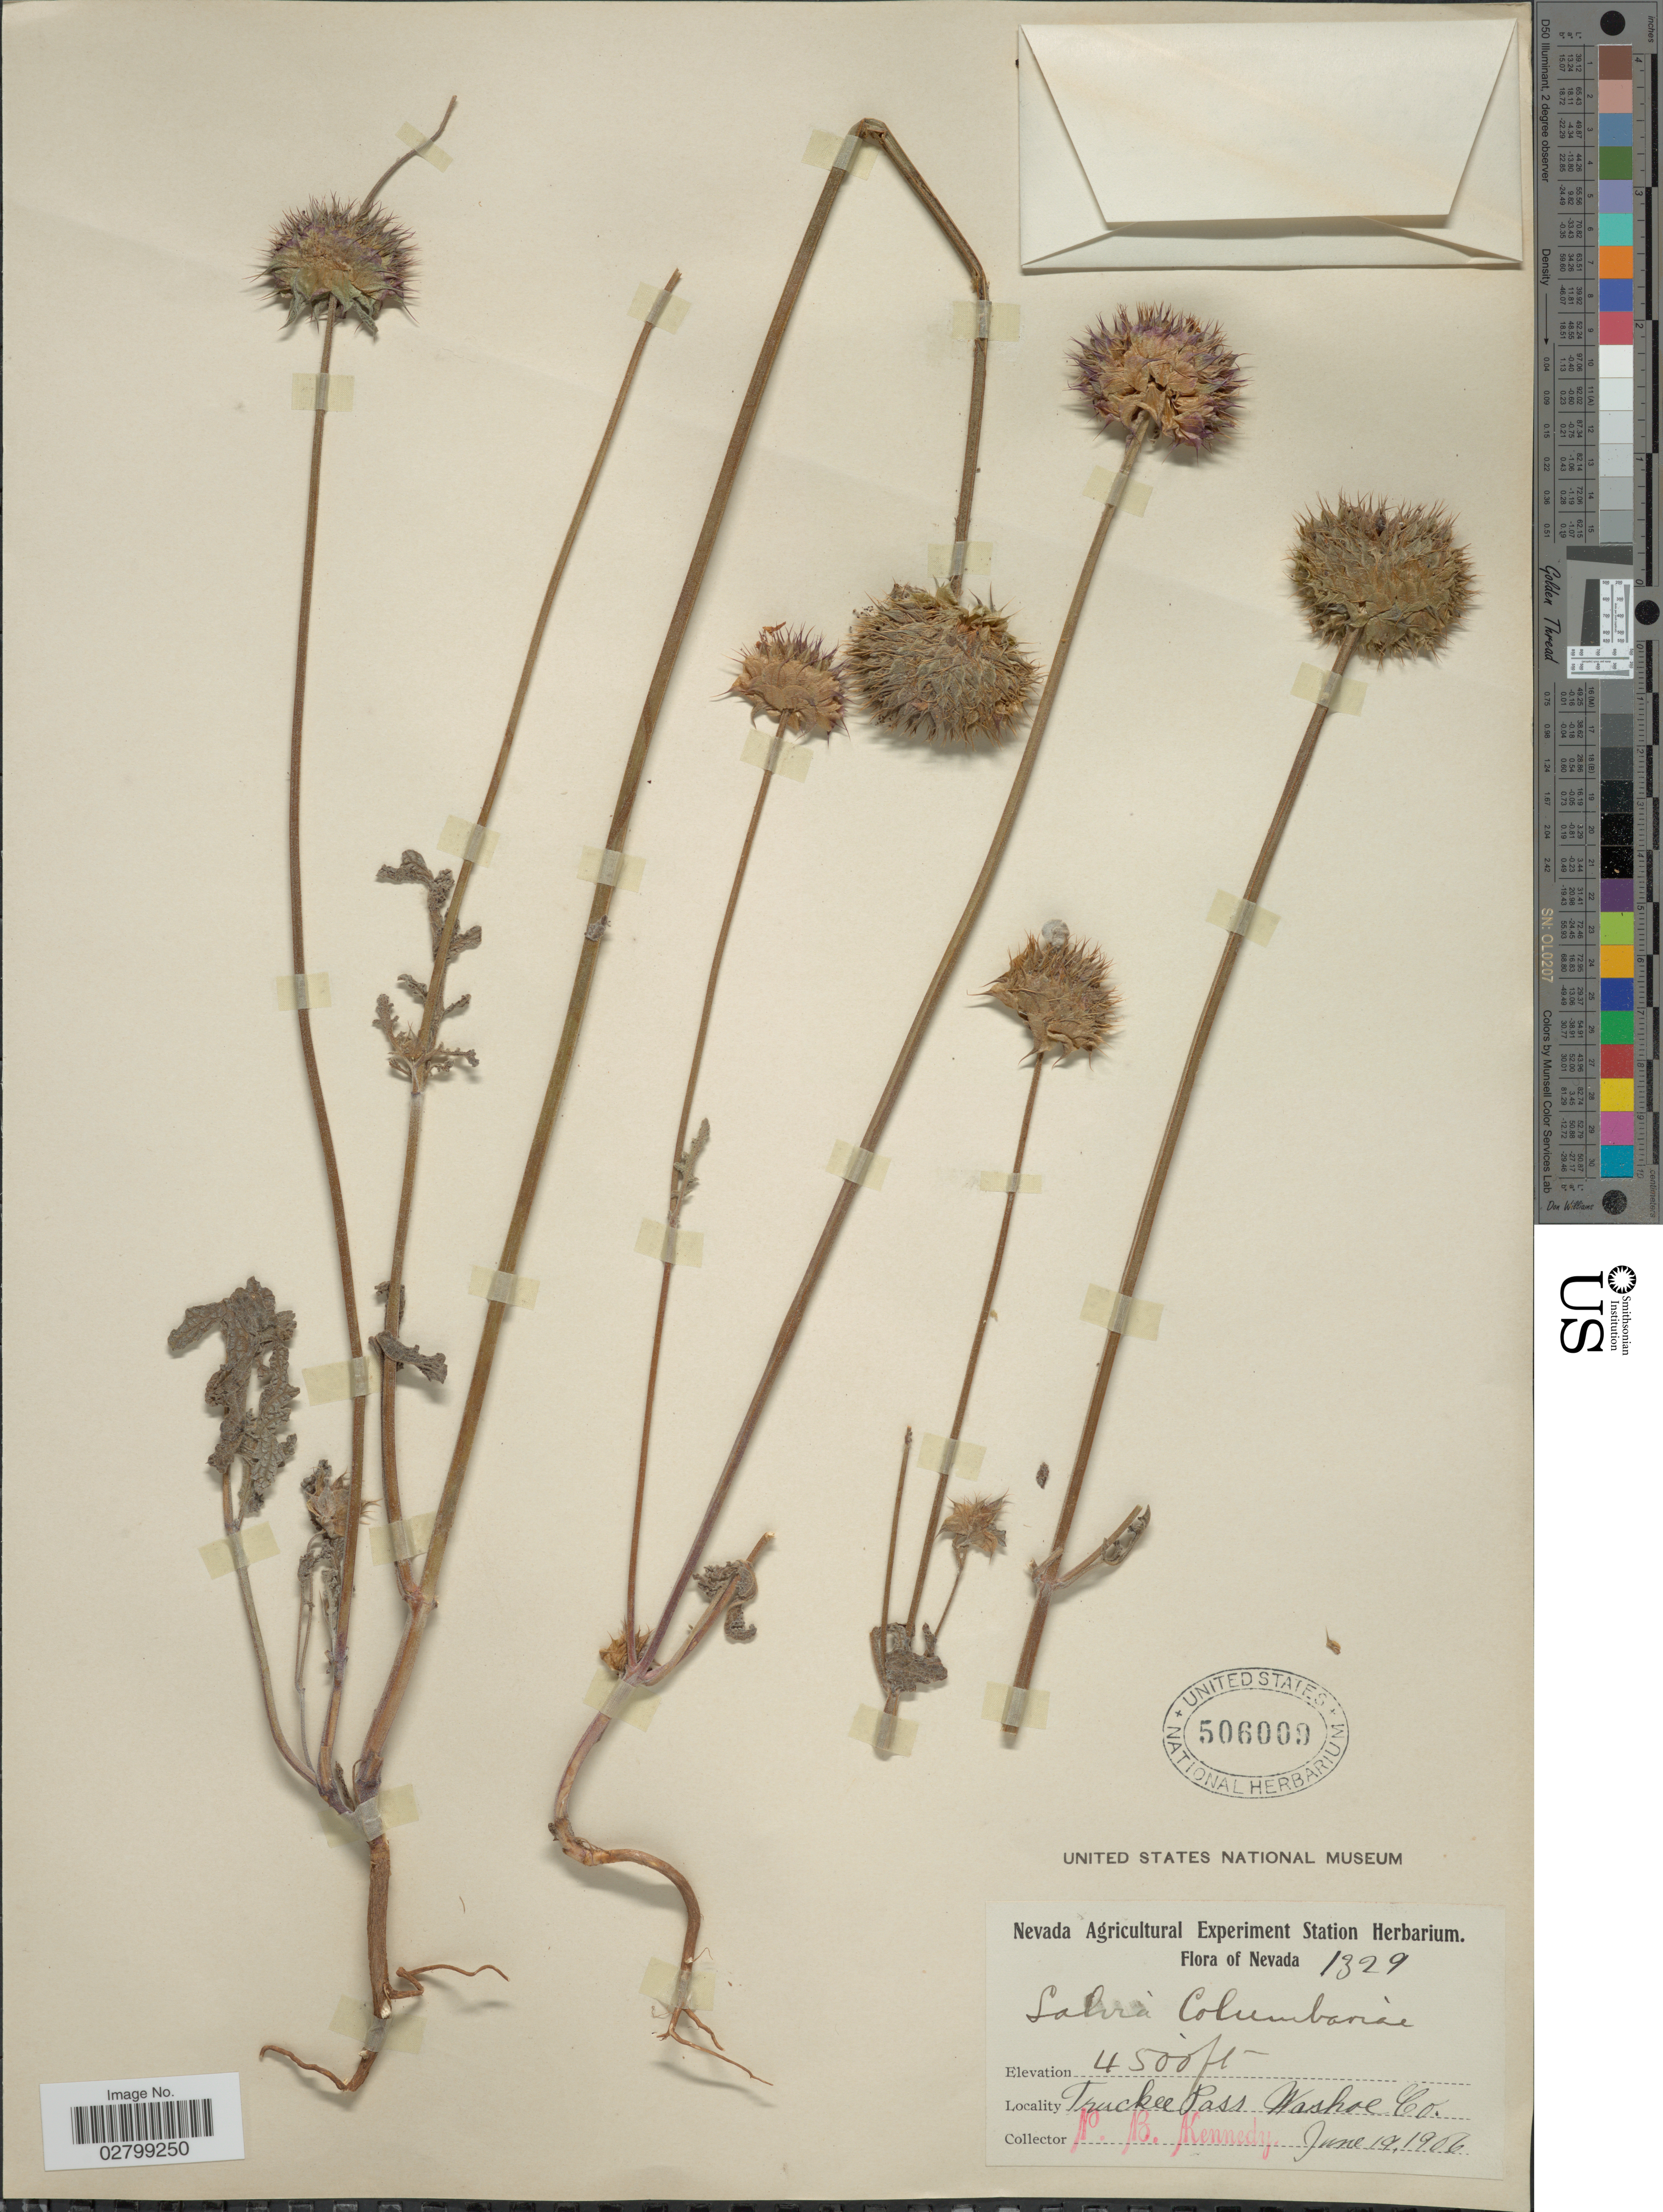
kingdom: Plantae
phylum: Tracheophyta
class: Magnoliopsida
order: Lamiales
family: Lamiaceae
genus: Salvia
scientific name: Salvia columbariae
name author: Benth.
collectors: P. B. Kennedy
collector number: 1329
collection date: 1906-06-19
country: United States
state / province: Nevada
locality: Truckee Pass Washoe Co.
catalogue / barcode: US 506009